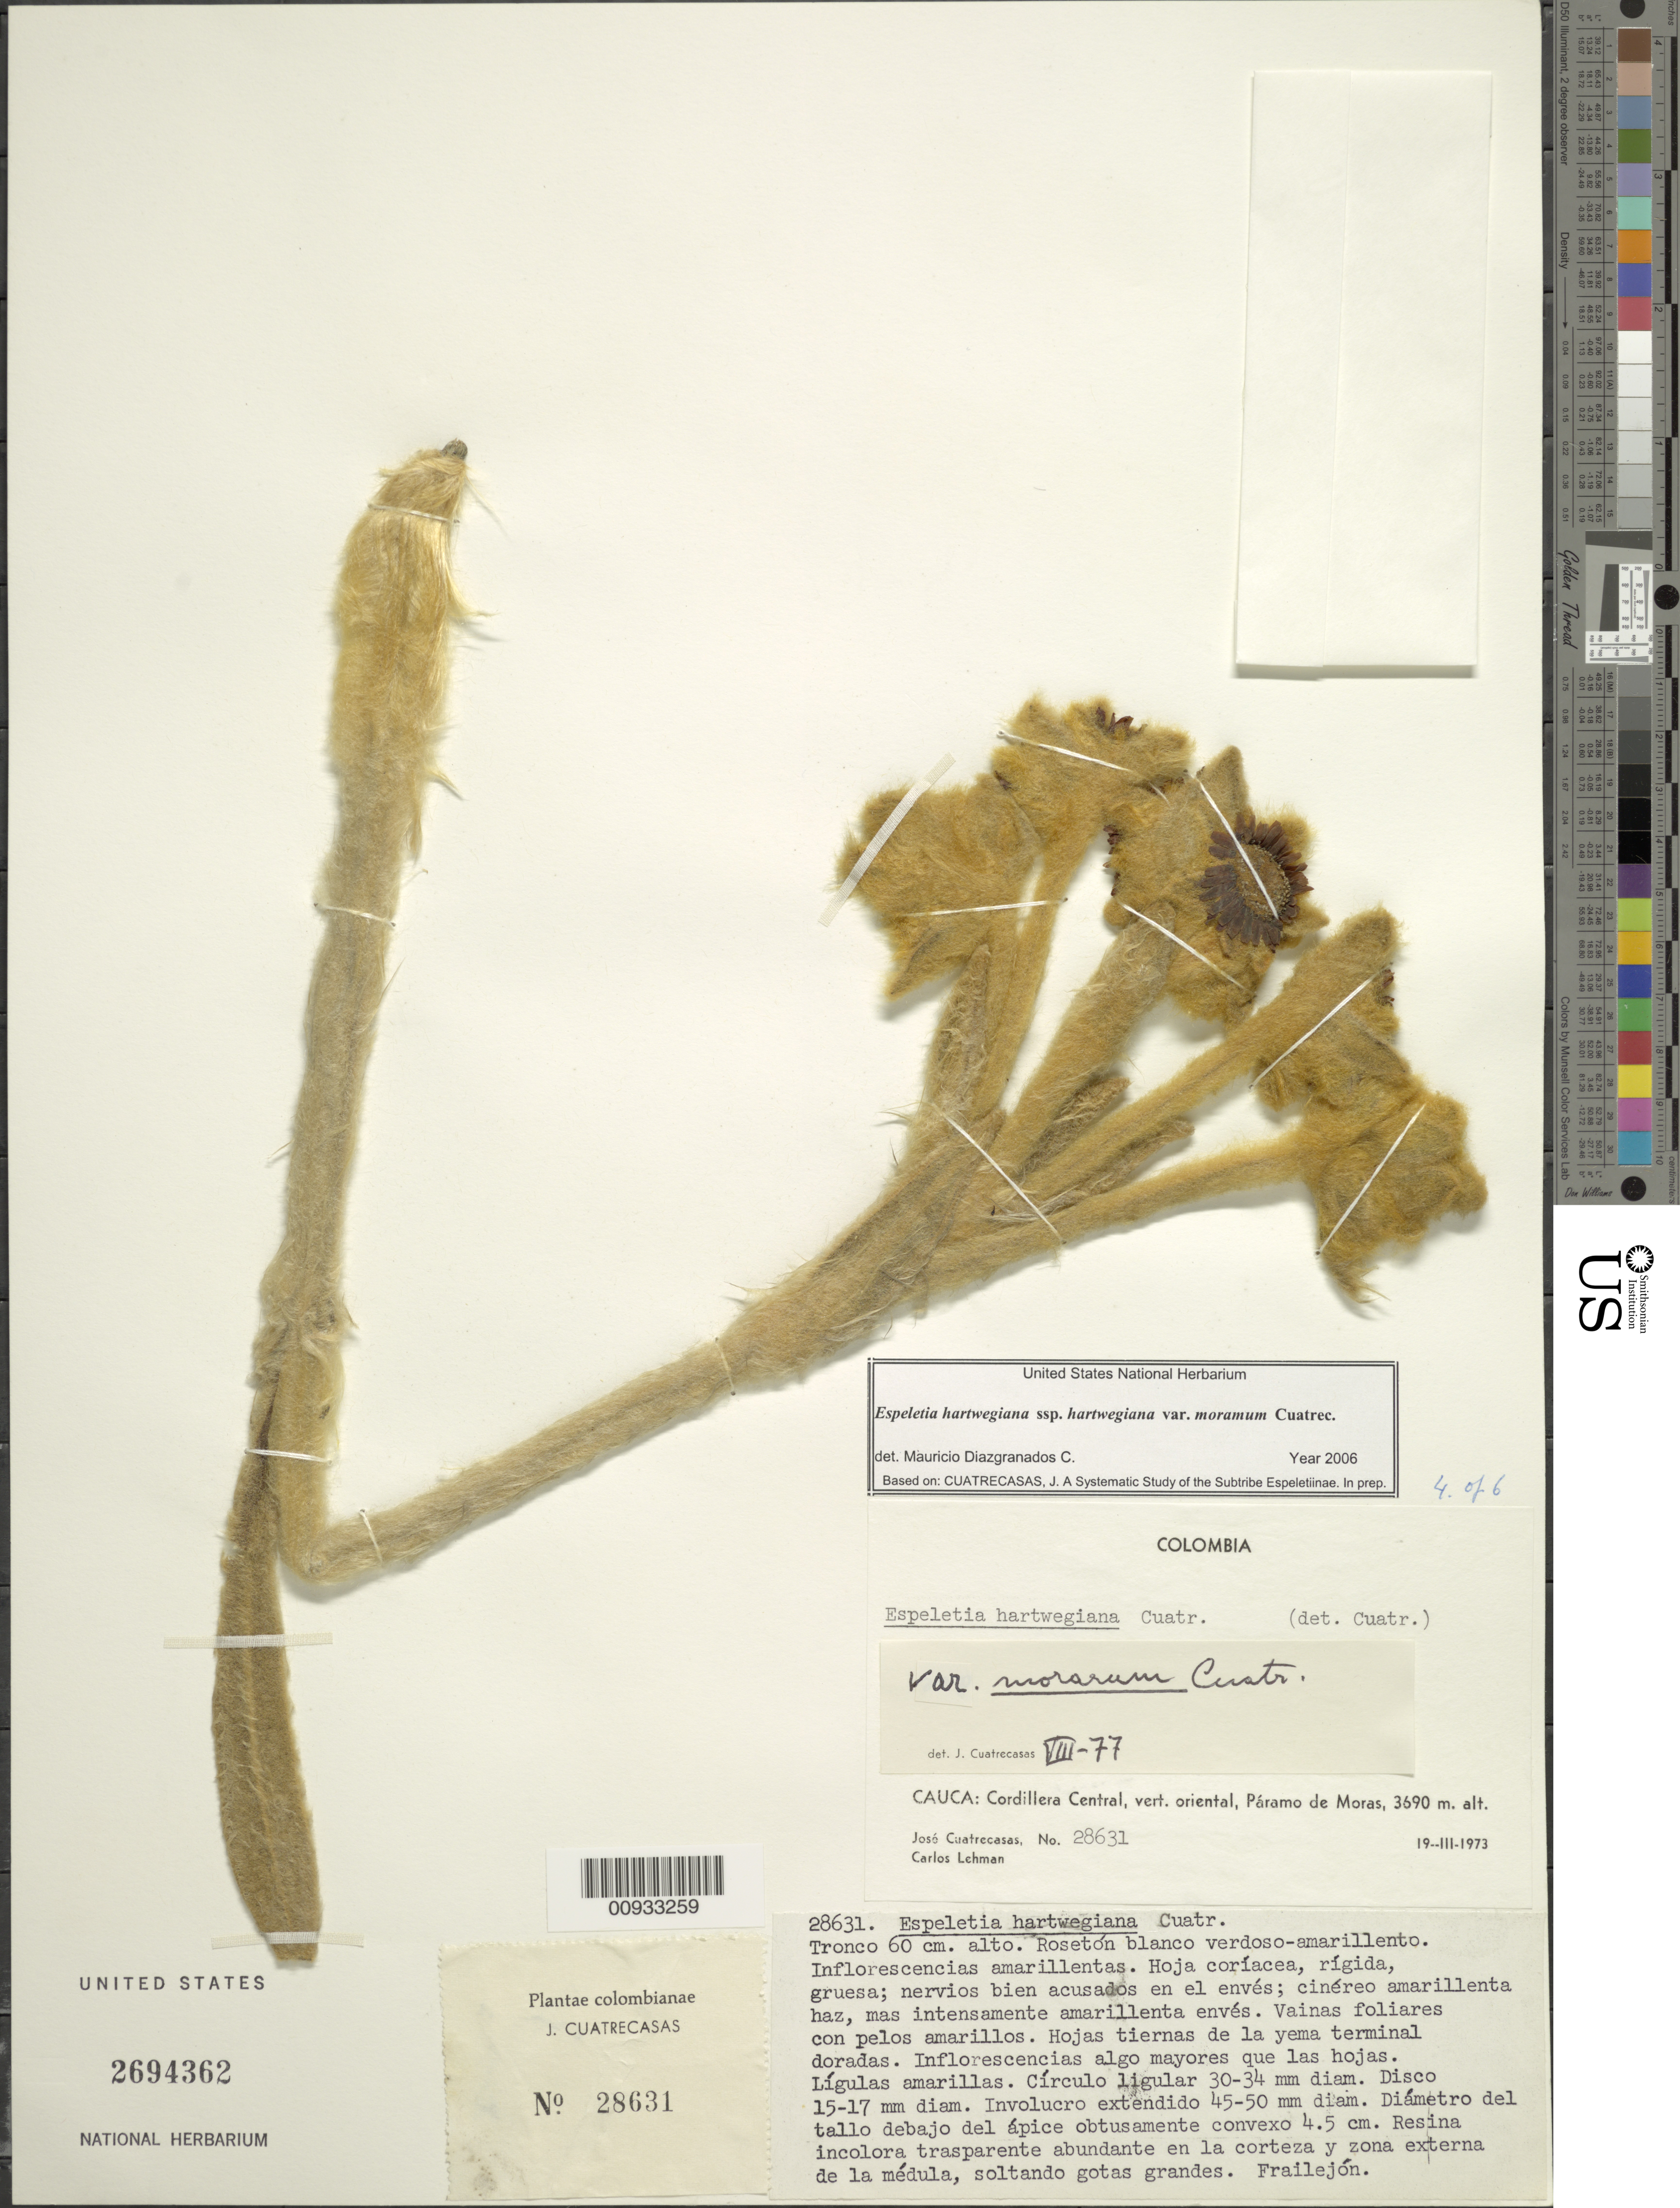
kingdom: Plantae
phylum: Tracheophyta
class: Magnoliopsida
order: Asterales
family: Asteraceae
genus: Espeletia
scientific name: Espeletia hartwegiana var. morarum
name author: Cuatrec.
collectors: J. Cuatrecasas & C. Lehman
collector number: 28631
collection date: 1973-03-19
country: Colombia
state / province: Cauca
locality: Cordillera Central, vert. oriental, Paramo de Moras.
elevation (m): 3690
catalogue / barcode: US 2694362